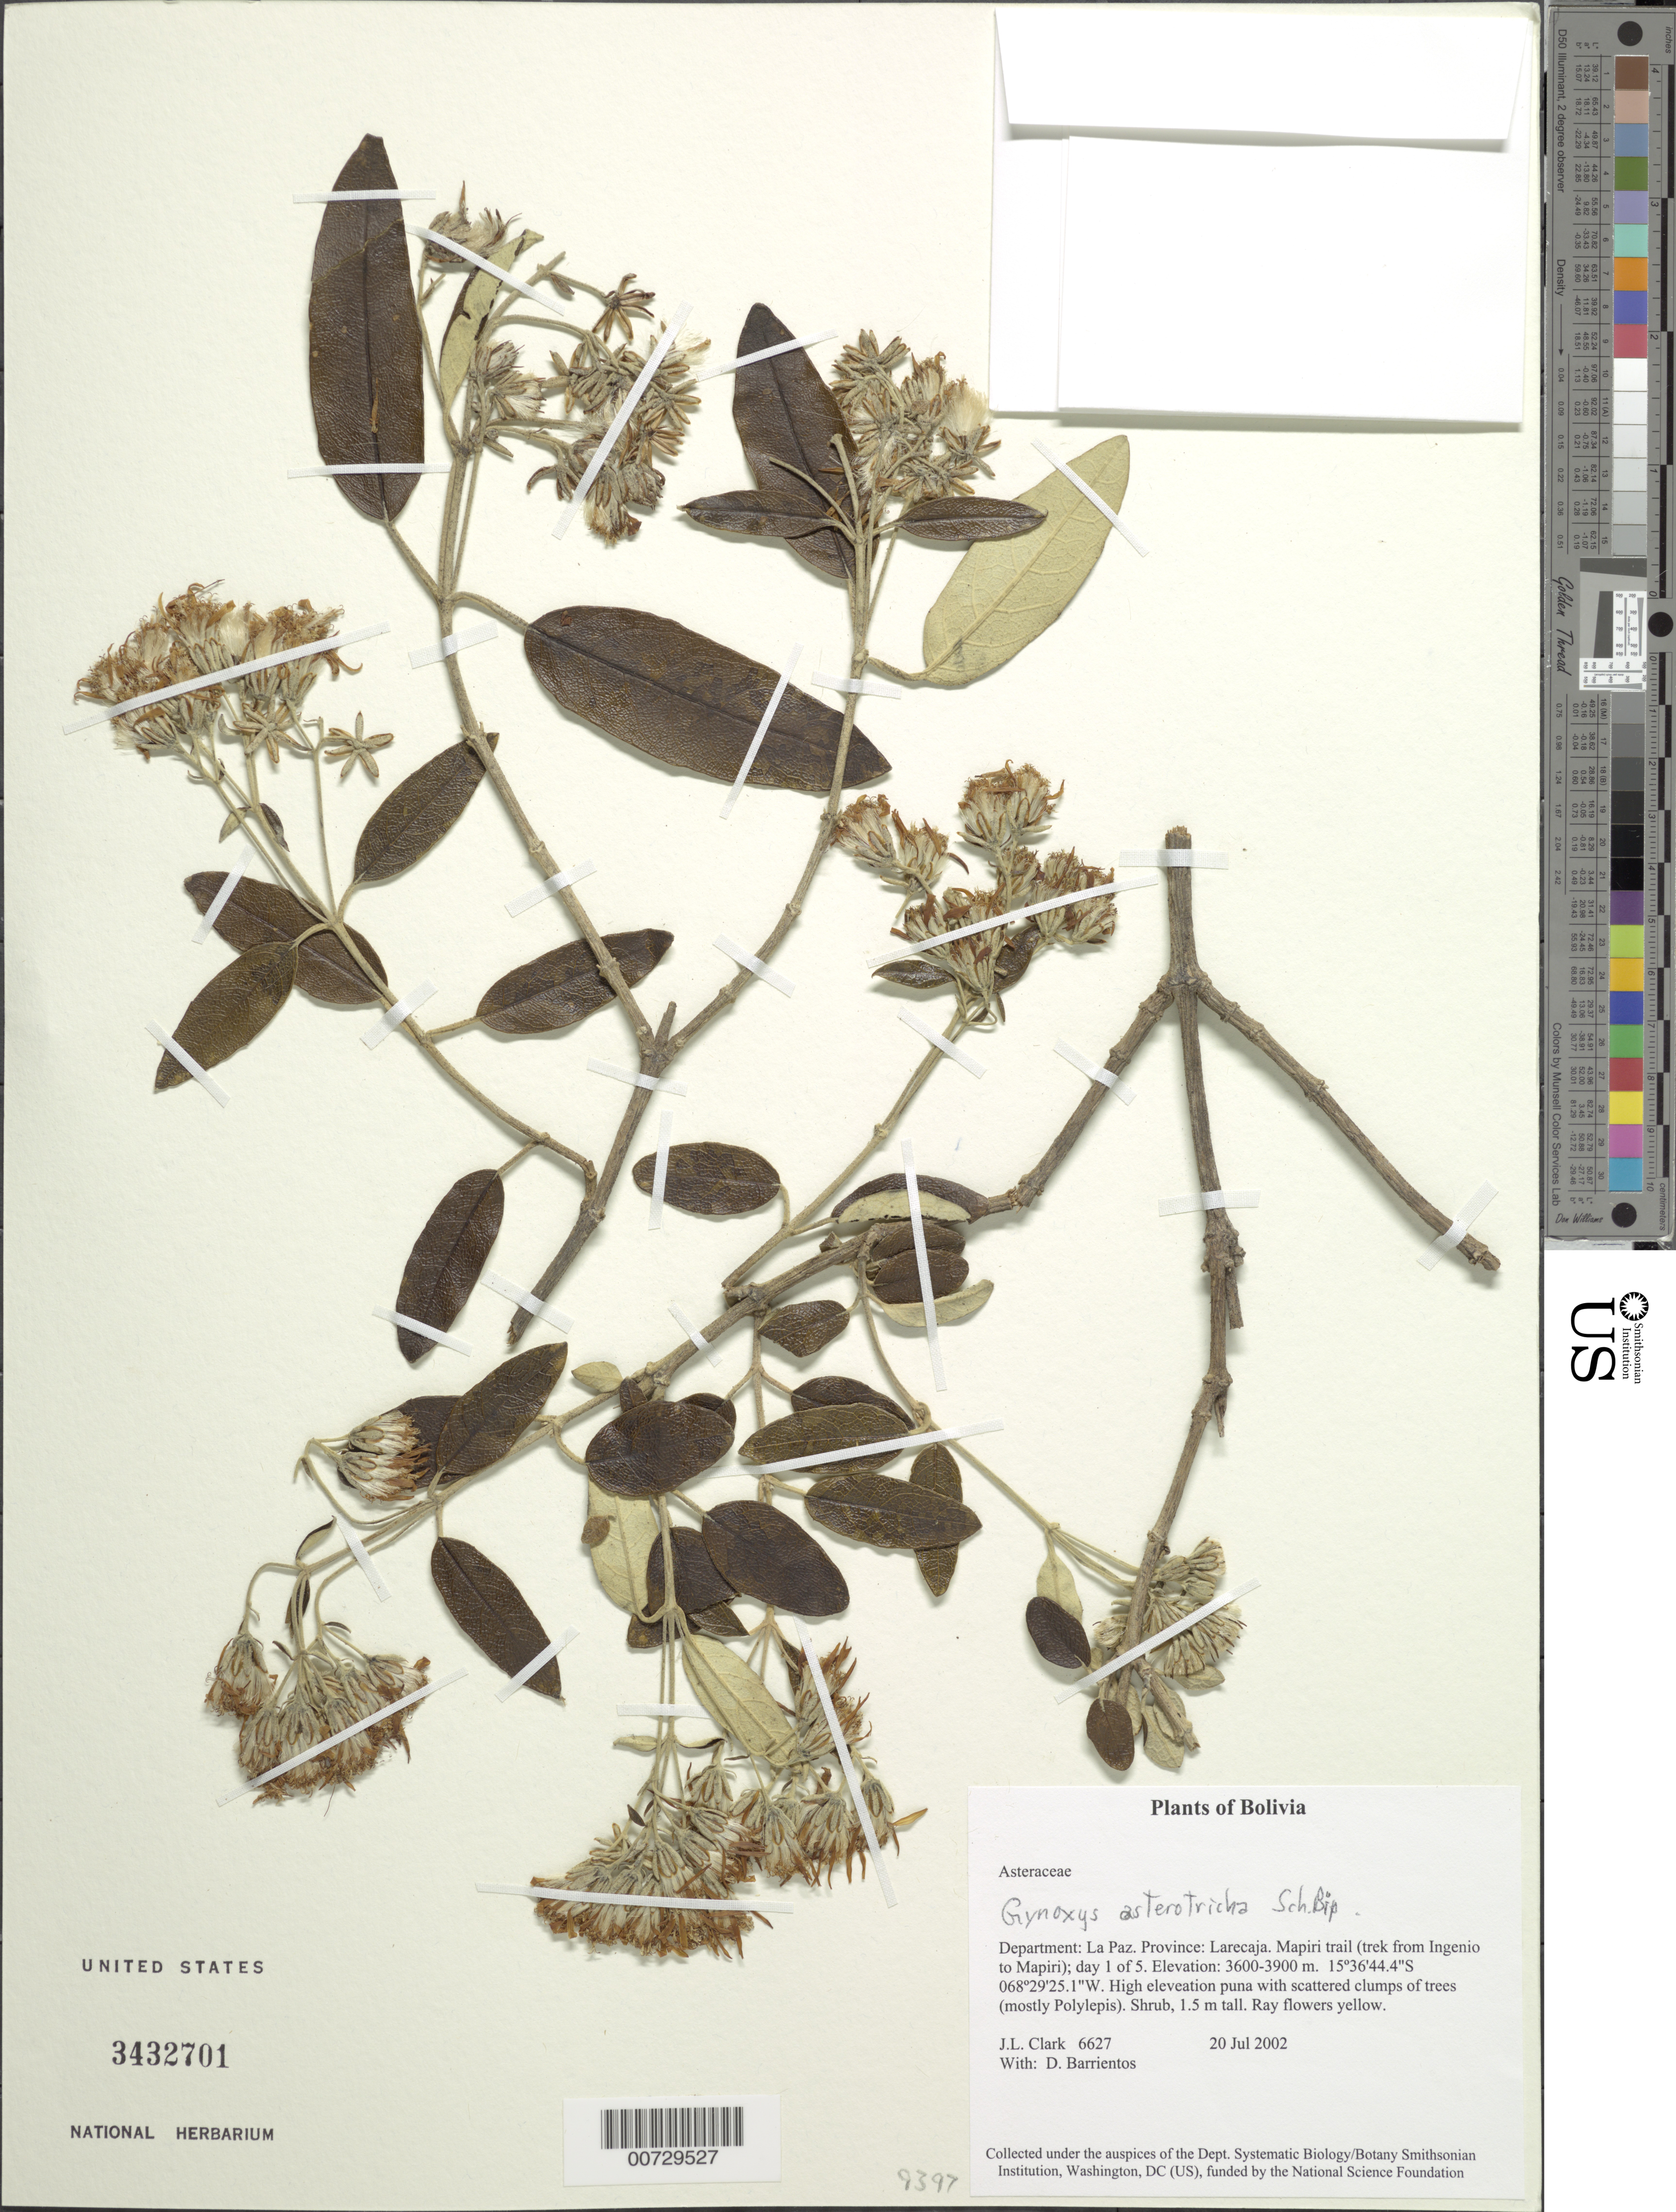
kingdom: Plantae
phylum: Tracheophyta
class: Magnoliopsida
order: Asterales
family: Asteraceae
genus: Gynoxys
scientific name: Gynoxys asterotricha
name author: Sch. Bip.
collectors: J. L. Clark & D. Barrientos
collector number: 06627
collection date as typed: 20 Jul 2002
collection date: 2002-07-20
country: Bolivia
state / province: La Paz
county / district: Larecaja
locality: Mapiri trail (trek from Ingenio to Mapiri); day 1 of 5.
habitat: High eleveation puna with scattered clumps of trees (mostly Polylepis).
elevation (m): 3600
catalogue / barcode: US 3432701